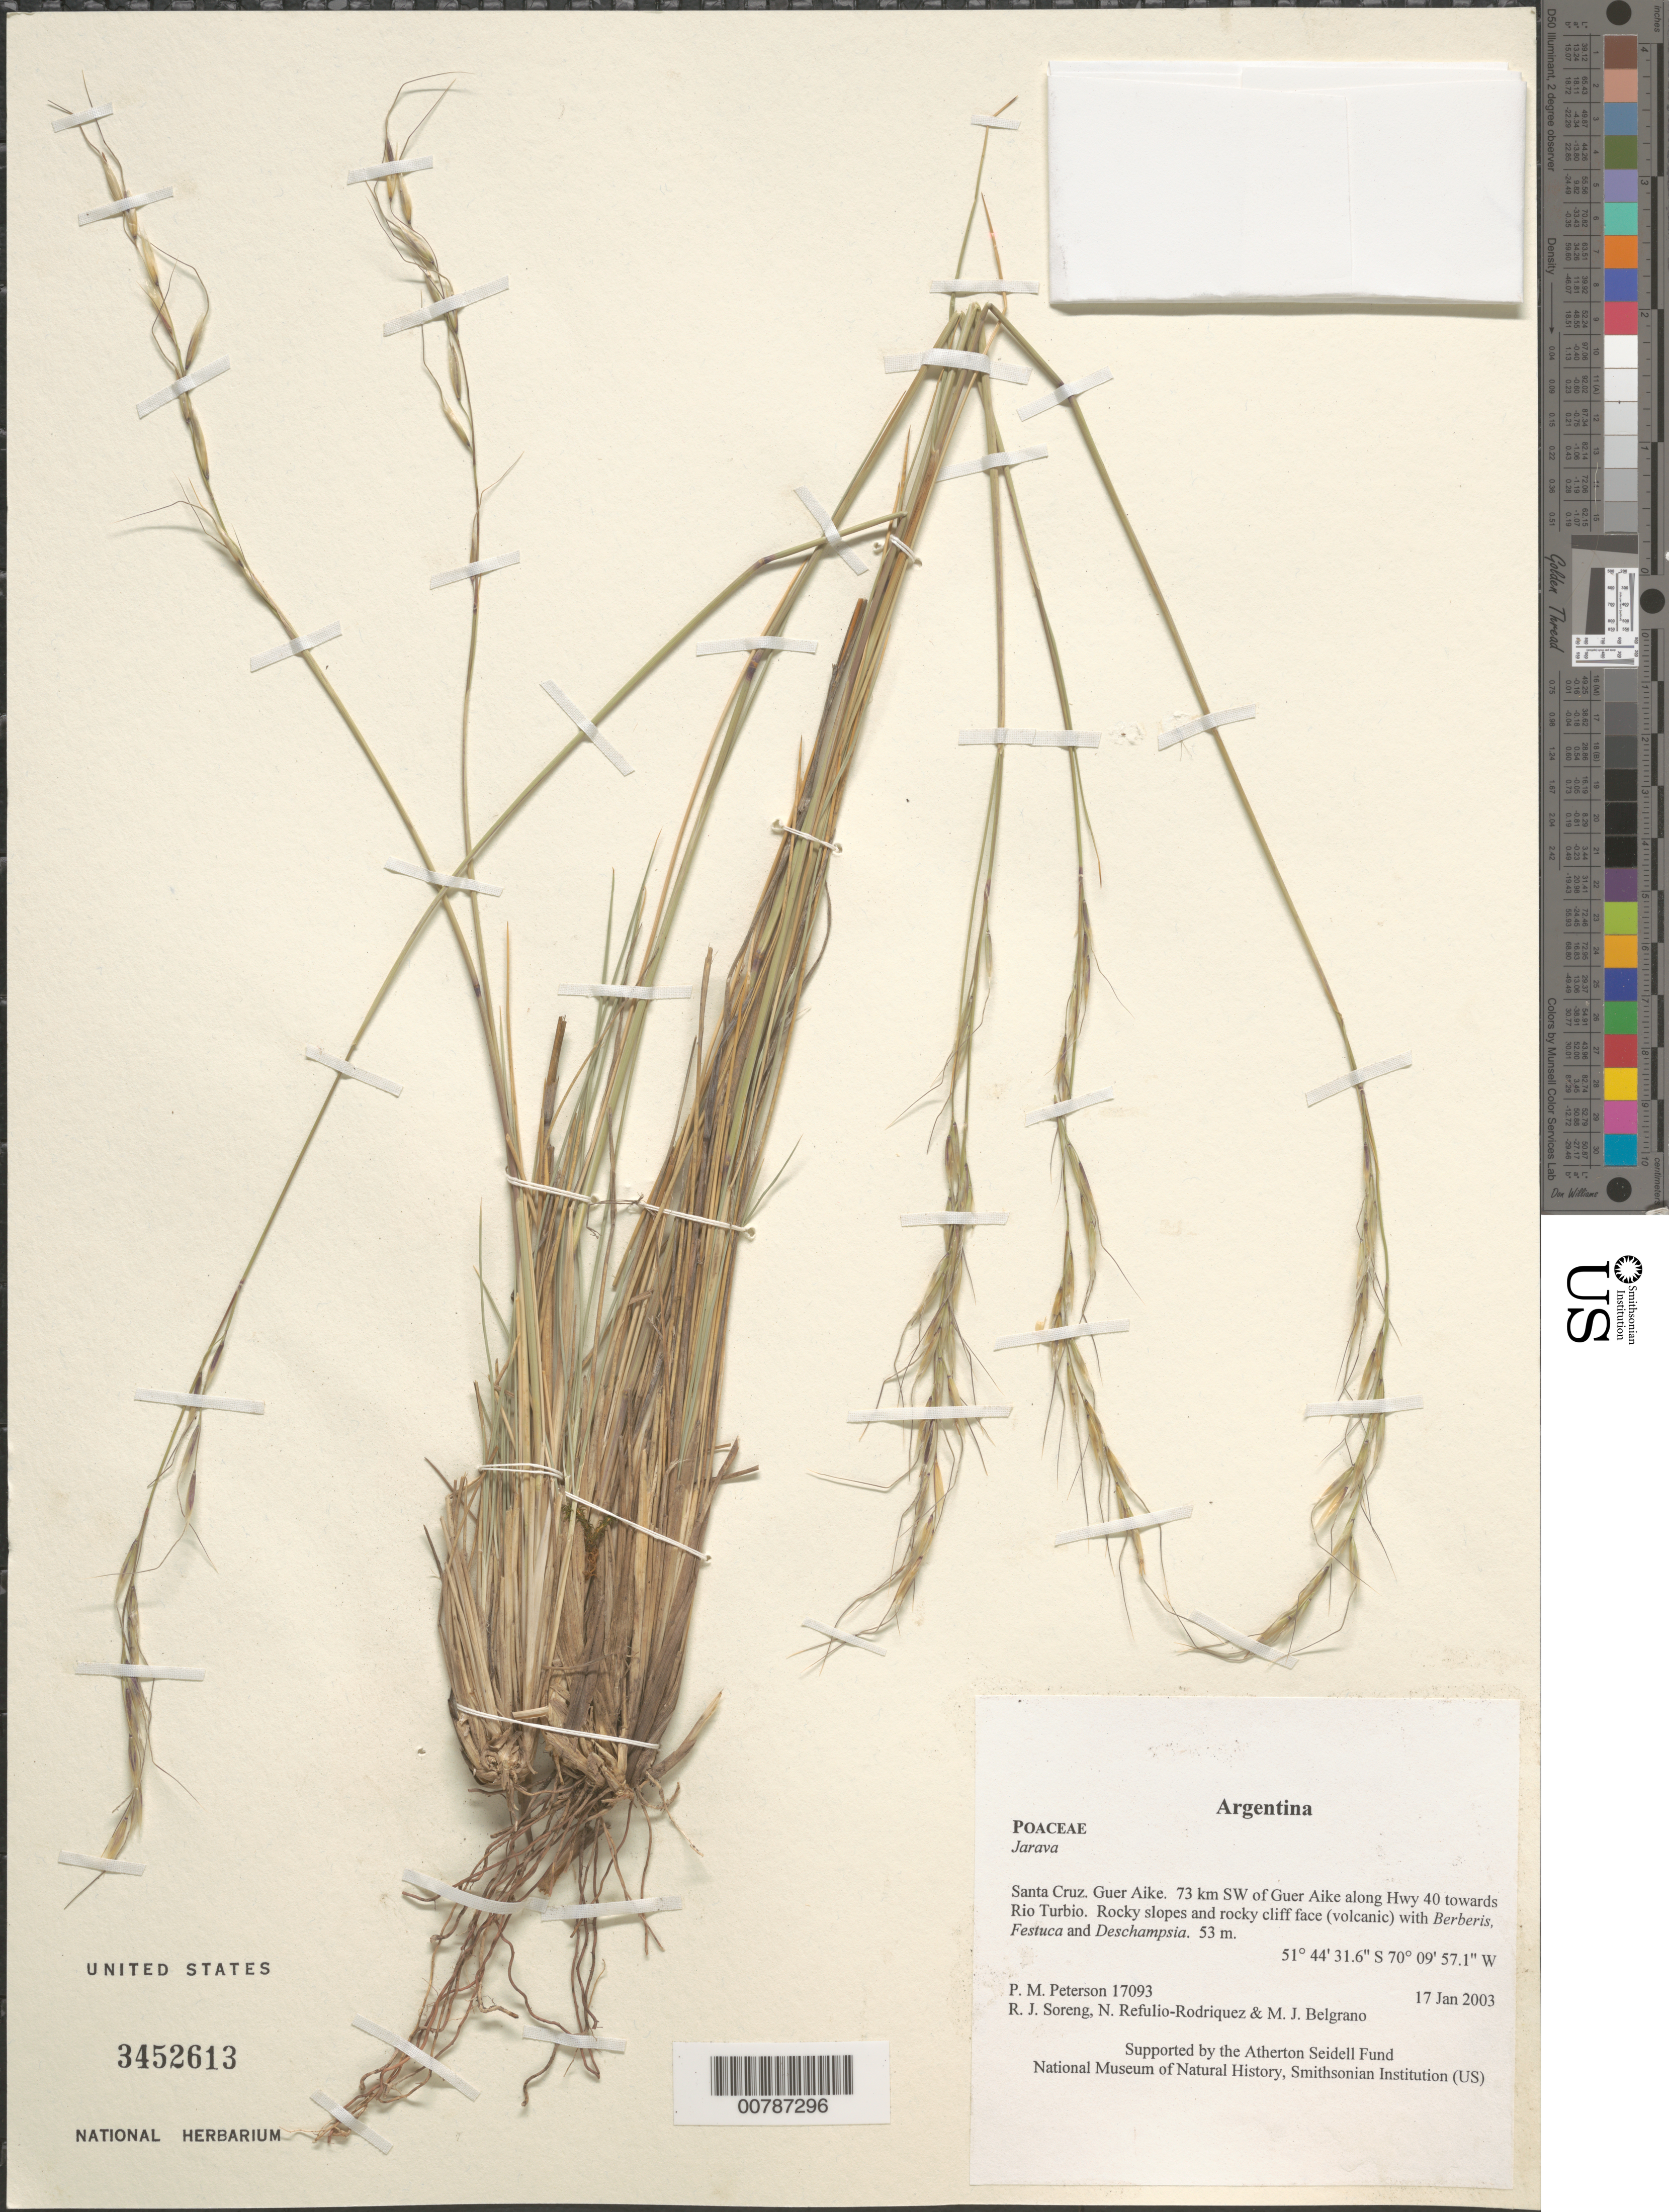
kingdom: Plantae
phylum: Tracheophyta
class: Liliopsida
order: Poales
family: Poaceae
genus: Jarava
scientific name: Jarava sp.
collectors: P. M. Peterson, R. J. Soreng, N. Refulio-Rodríguez & M. Belgrano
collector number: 17093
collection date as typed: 17 Jan 2003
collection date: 2003-01-17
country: Argentina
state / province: Santa Cruz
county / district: Guer Aike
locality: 73 km SW of Guer Aike along Hwy 40 towards Rio Turbio. Rocky slopes and rocky cliff face (volcanic) with Berberis, Festuca and Deschampsia.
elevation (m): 53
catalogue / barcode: US 3452613